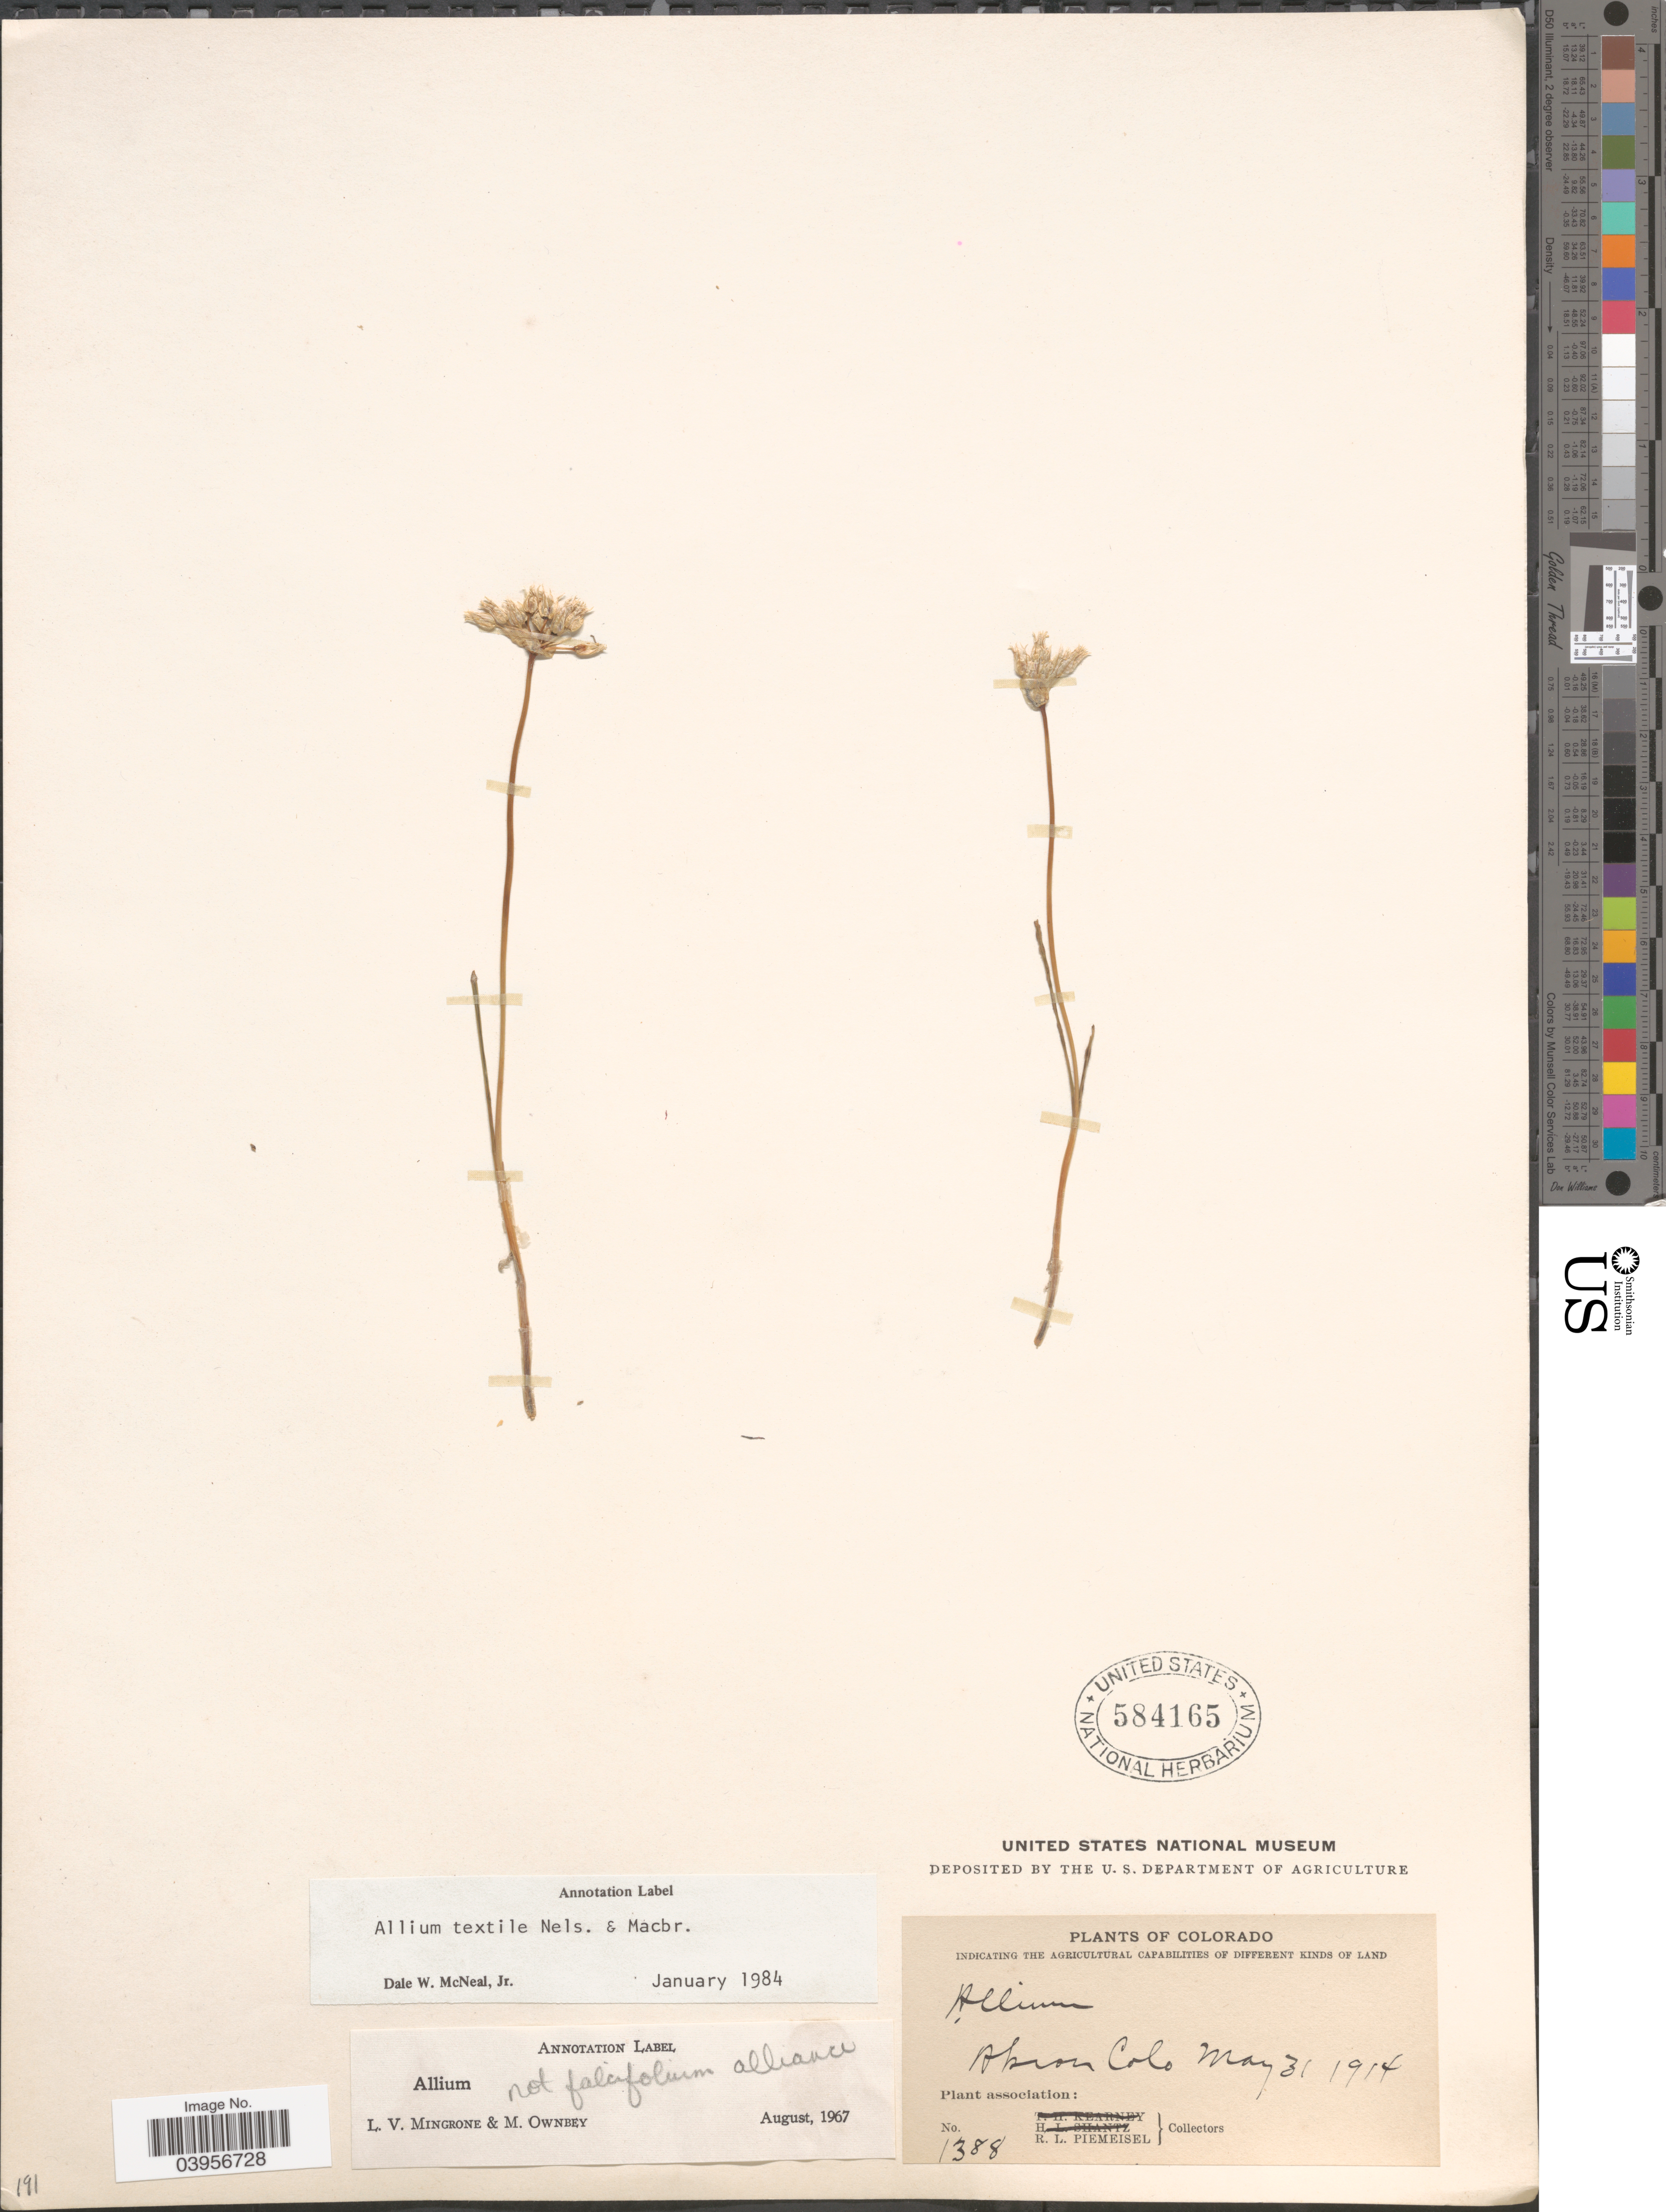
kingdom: Plantae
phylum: Tracheophyta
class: Liliopsida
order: Asparagales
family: Amaryllidaceae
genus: Allium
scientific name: Allium textile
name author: A. Nelson & J.F. Macbr.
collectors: R. L. Piemeisel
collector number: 1388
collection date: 1914-05-31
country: United States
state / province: Colorado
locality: Akron.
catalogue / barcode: US 584165